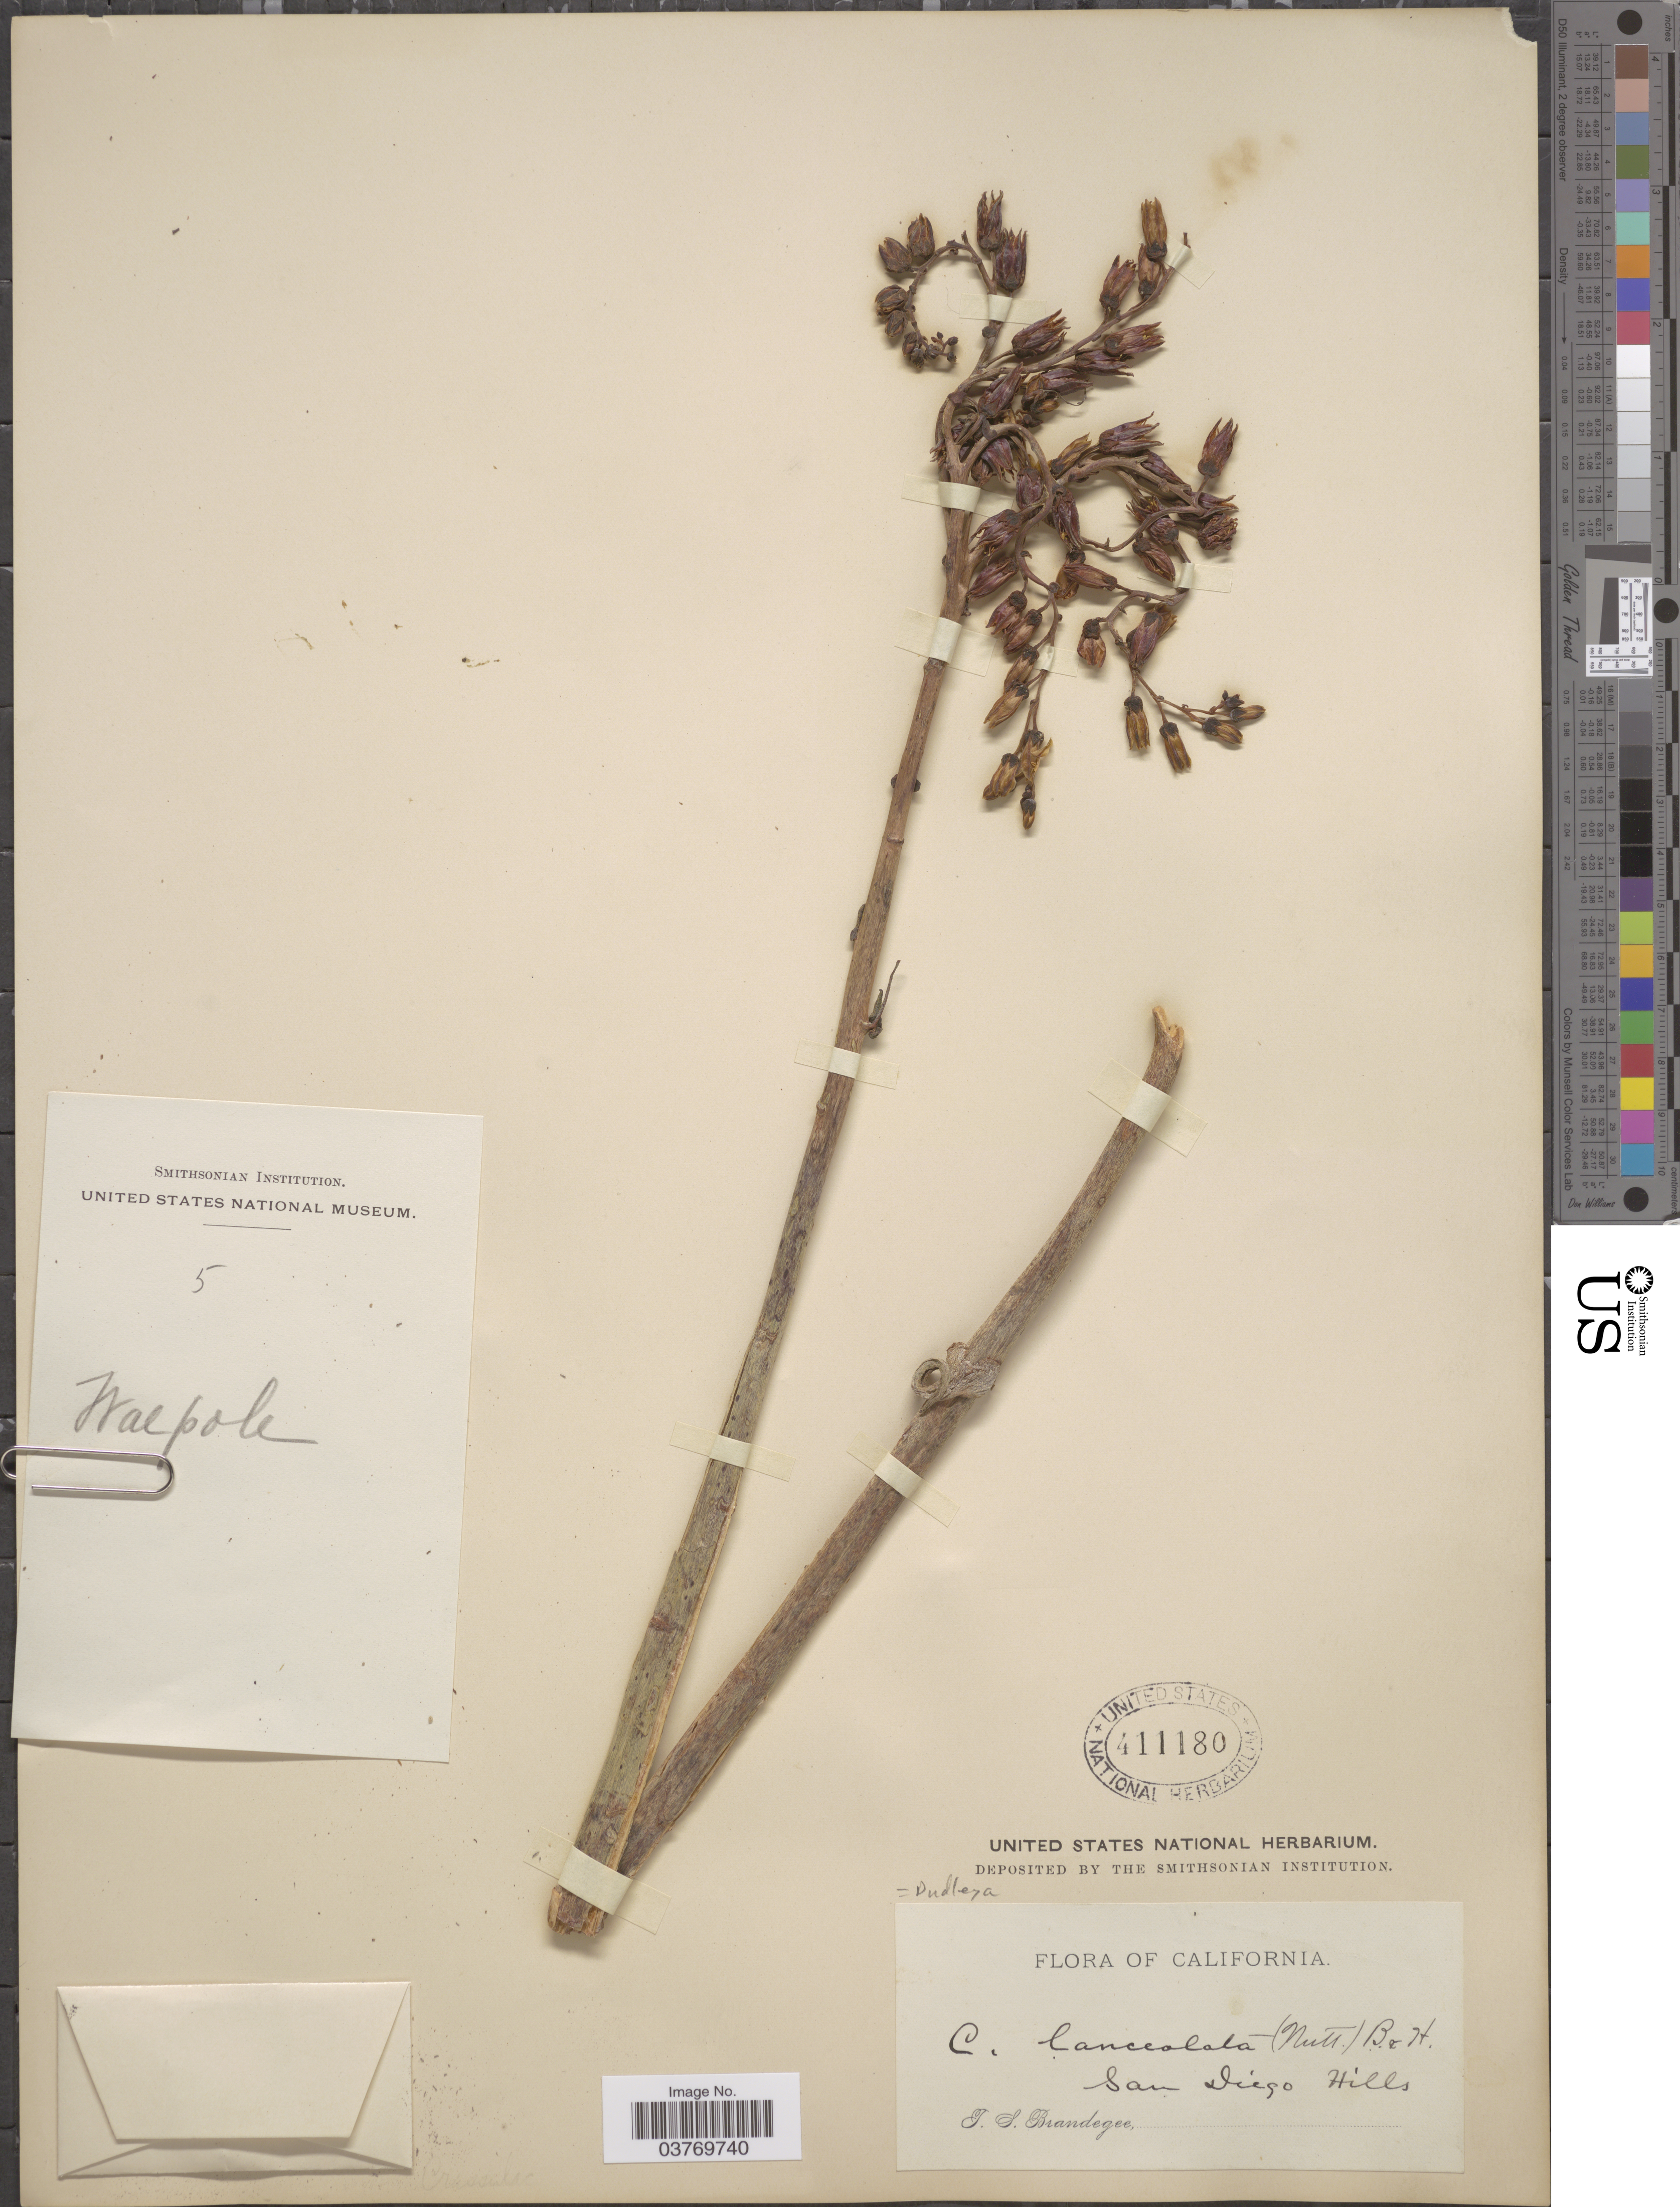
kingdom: Plantae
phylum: Tracheophyta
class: Magnoliopsida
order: Saxifragales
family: Crassulaceae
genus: Dudleya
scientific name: Dudleya lanceolata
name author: (Nutt.) Britton & Rose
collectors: T. S. Brandegee (herbarium)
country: United States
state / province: California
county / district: San Diego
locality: San Diego Hills.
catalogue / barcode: US 411180